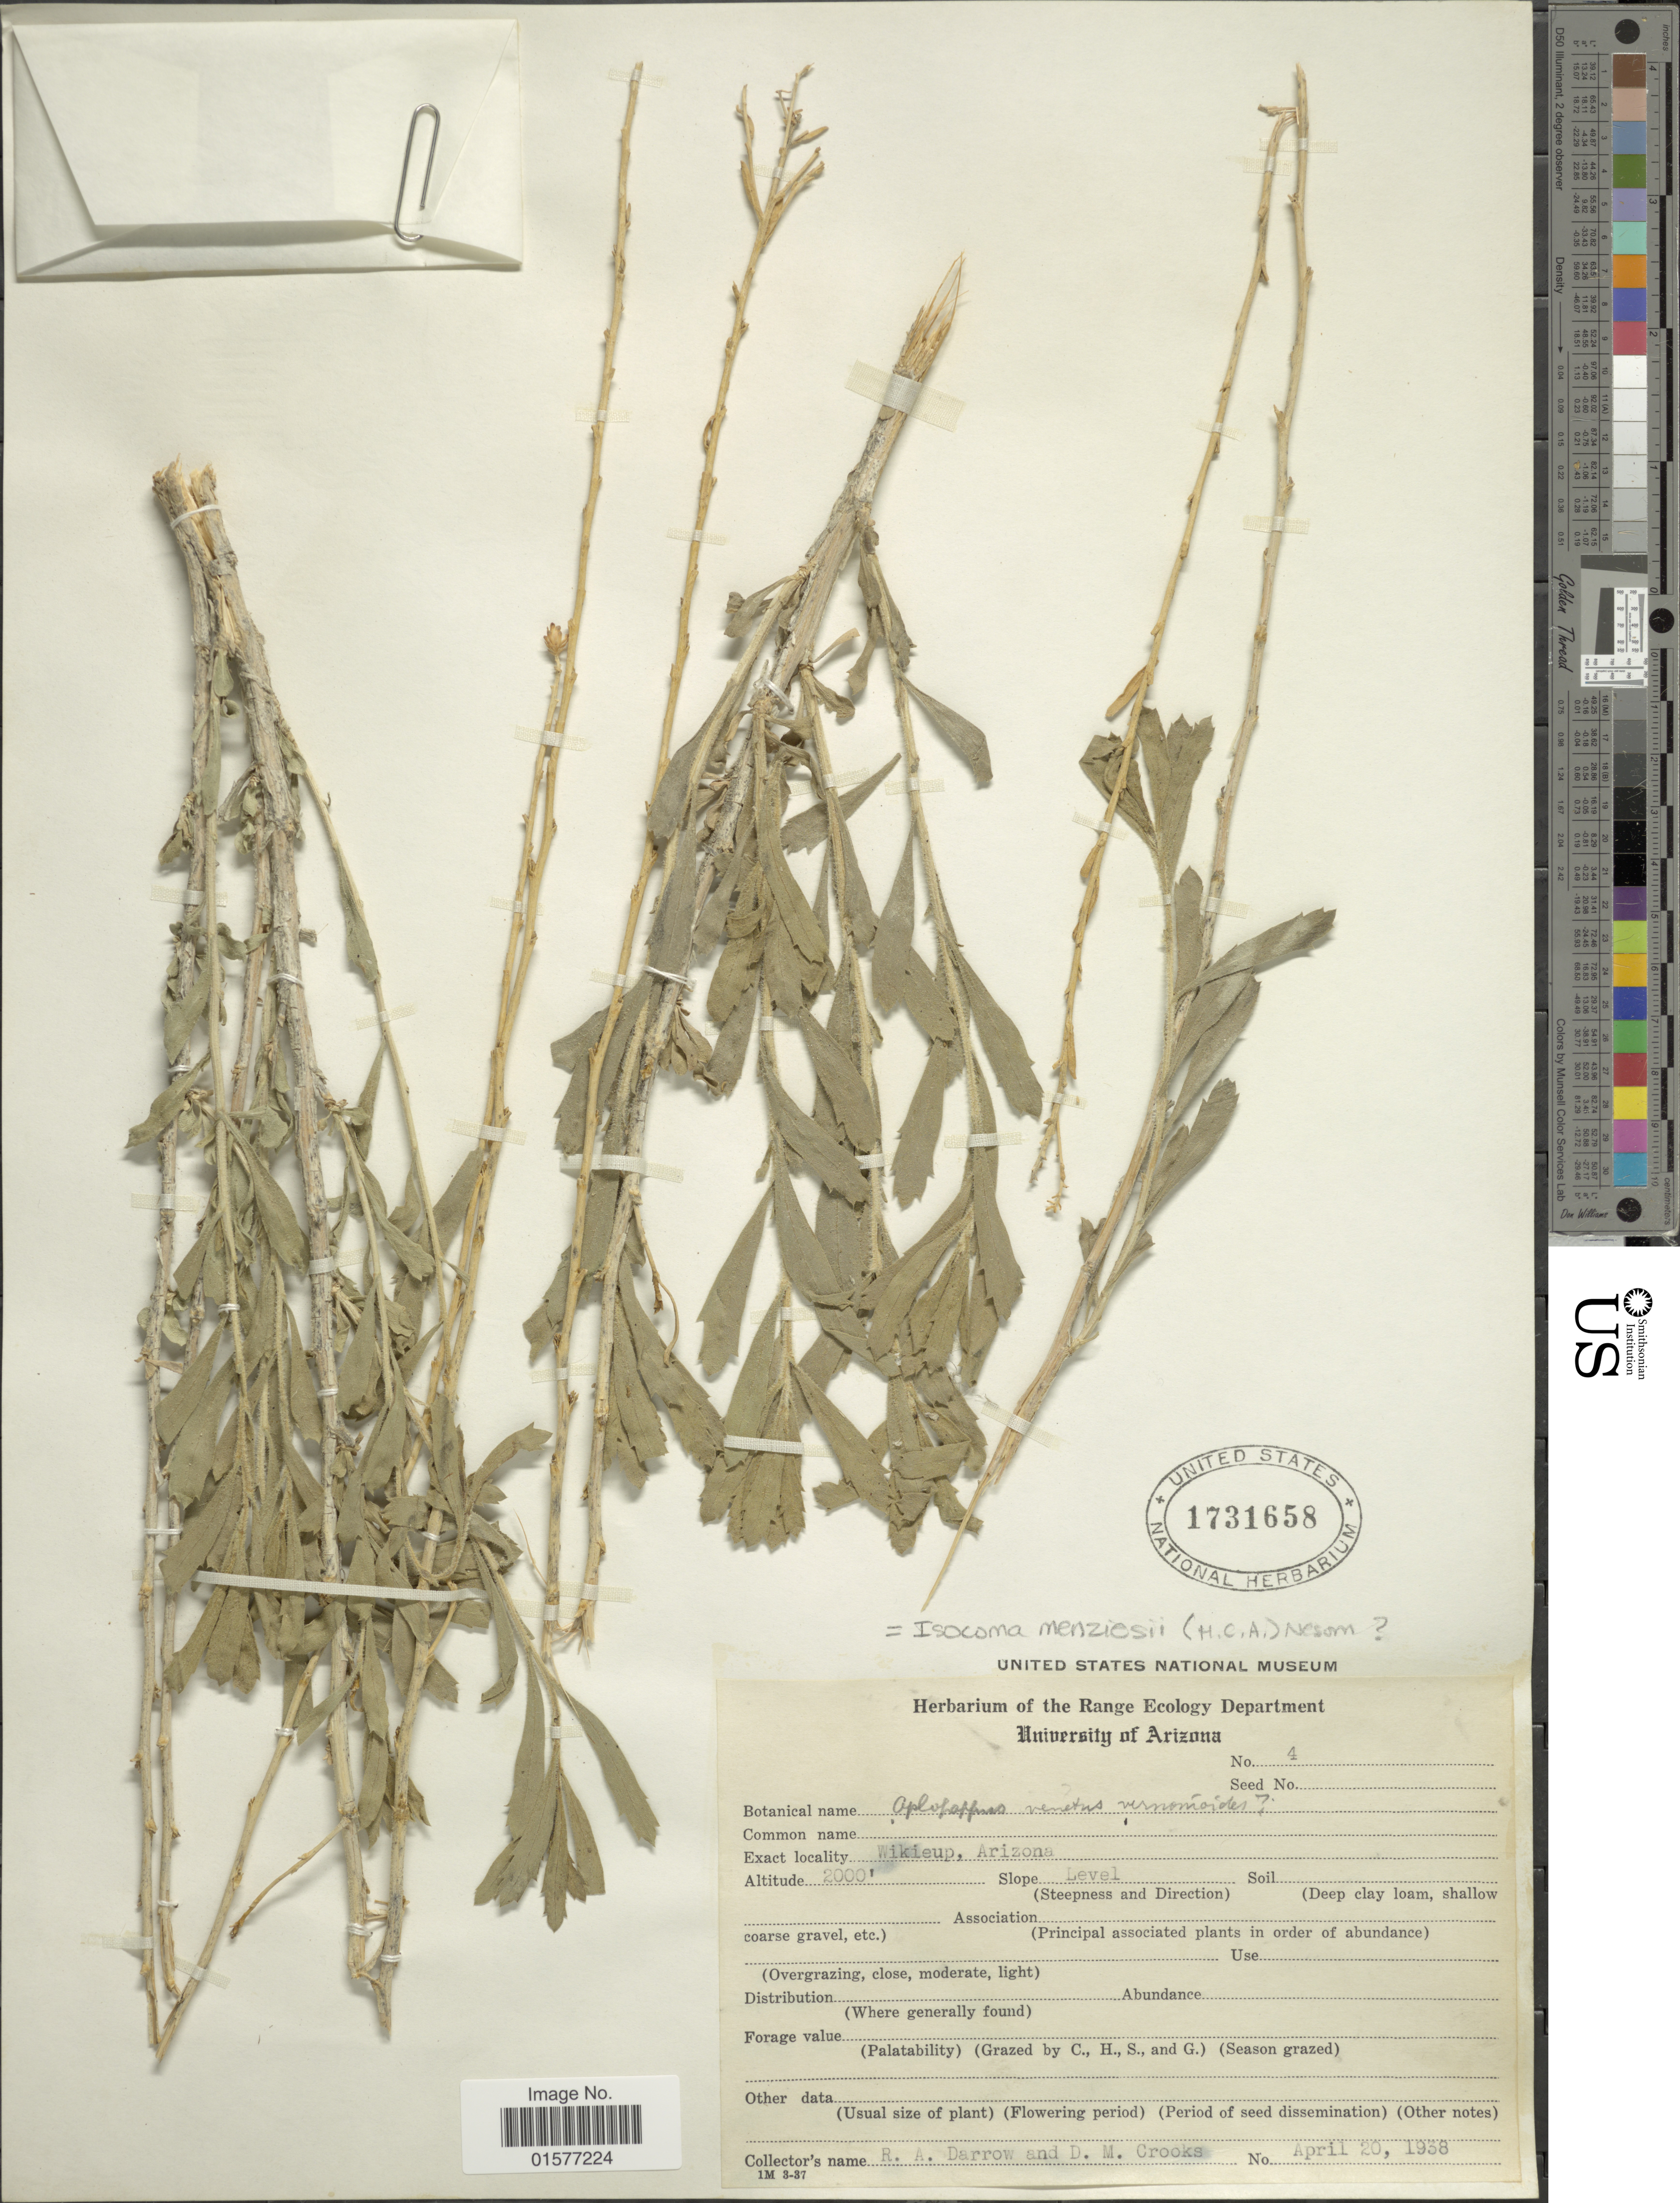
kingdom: Plantae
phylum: Tracheophyta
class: Magnoliopsida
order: Asterales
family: Asteraceae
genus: Isocoma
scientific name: Isocoma menziesii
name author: (Hook. & Arn.) G.L. Nesom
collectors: R. A. Darrow & D. Crooks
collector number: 4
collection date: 1938-04-20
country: United States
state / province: Arizona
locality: Wikieup, Arizona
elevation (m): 610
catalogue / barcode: US 1731658